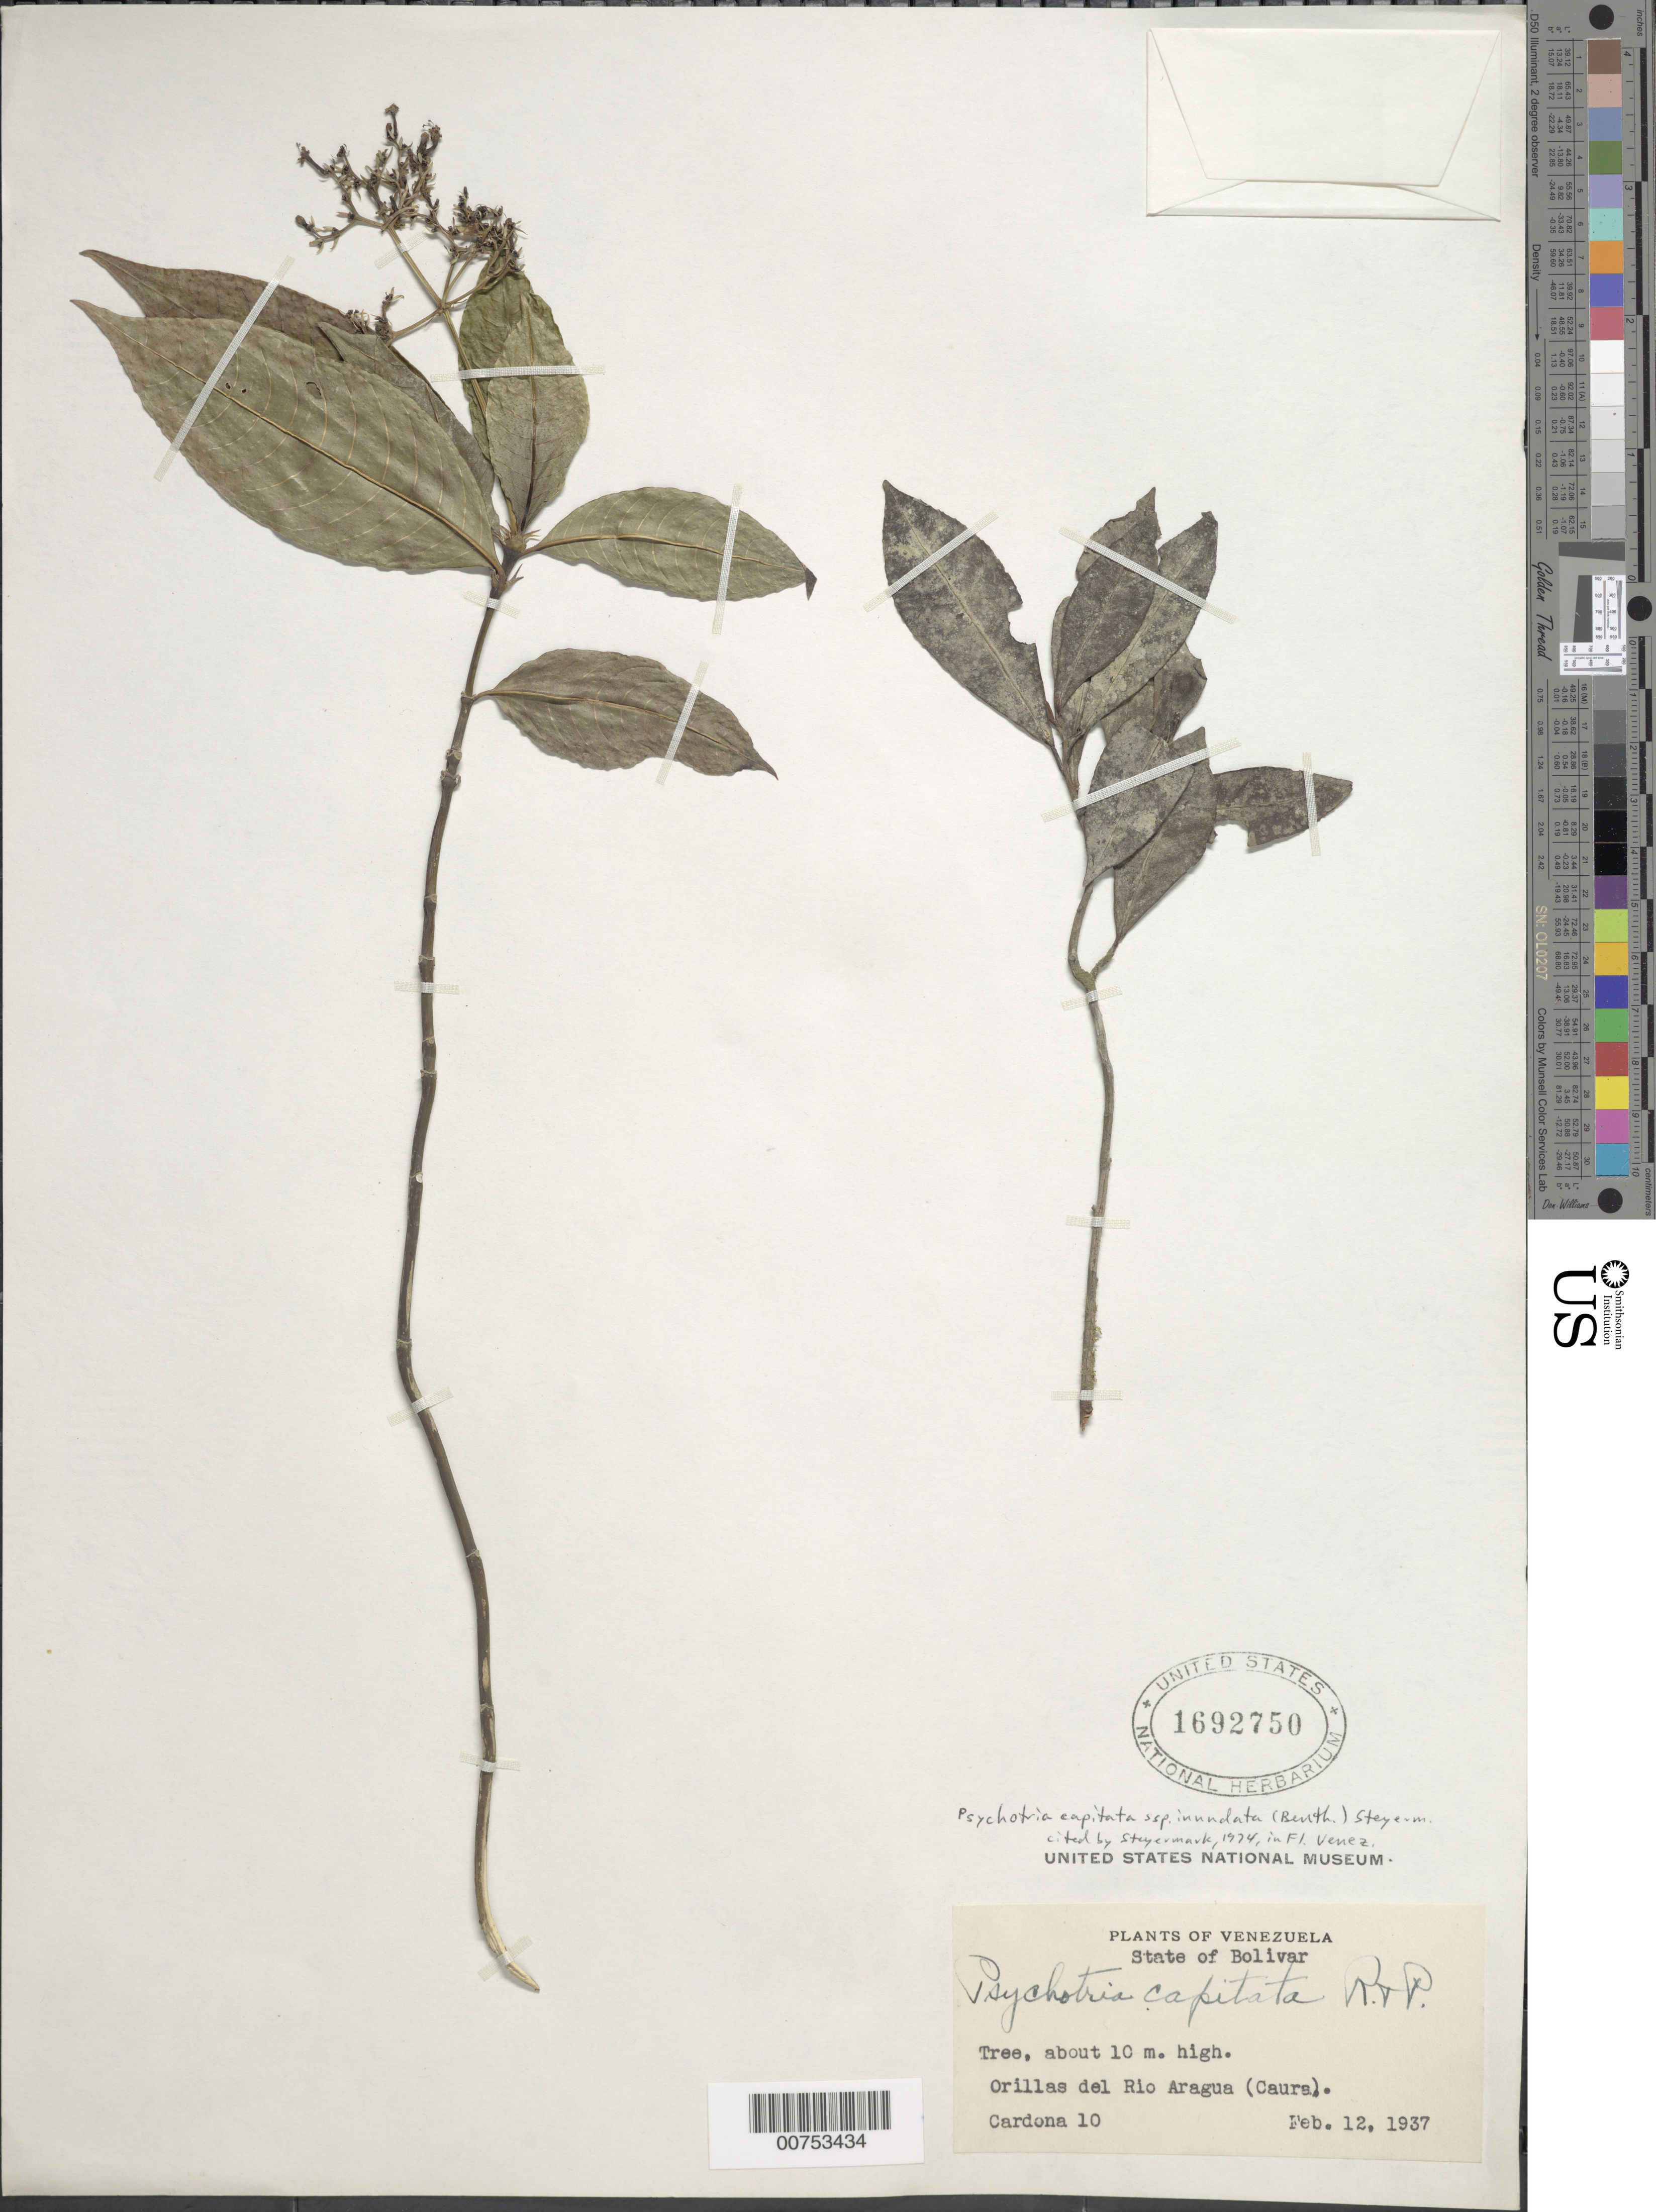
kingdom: Plantae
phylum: Tracheophyta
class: Magnoliopsida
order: Gentianales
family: Rubiaceae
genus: Psychotria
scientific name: Psychotria capitata var. inundata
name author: (Benth.) Steyerm.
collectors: F. Cardona Puig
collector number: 10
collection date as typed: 12-Feb-37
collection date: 1937-02-12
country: Venezuela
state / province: Bolívar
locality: Río Aragua (Caura)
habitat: Orillas del rio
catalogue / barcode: US 1692750